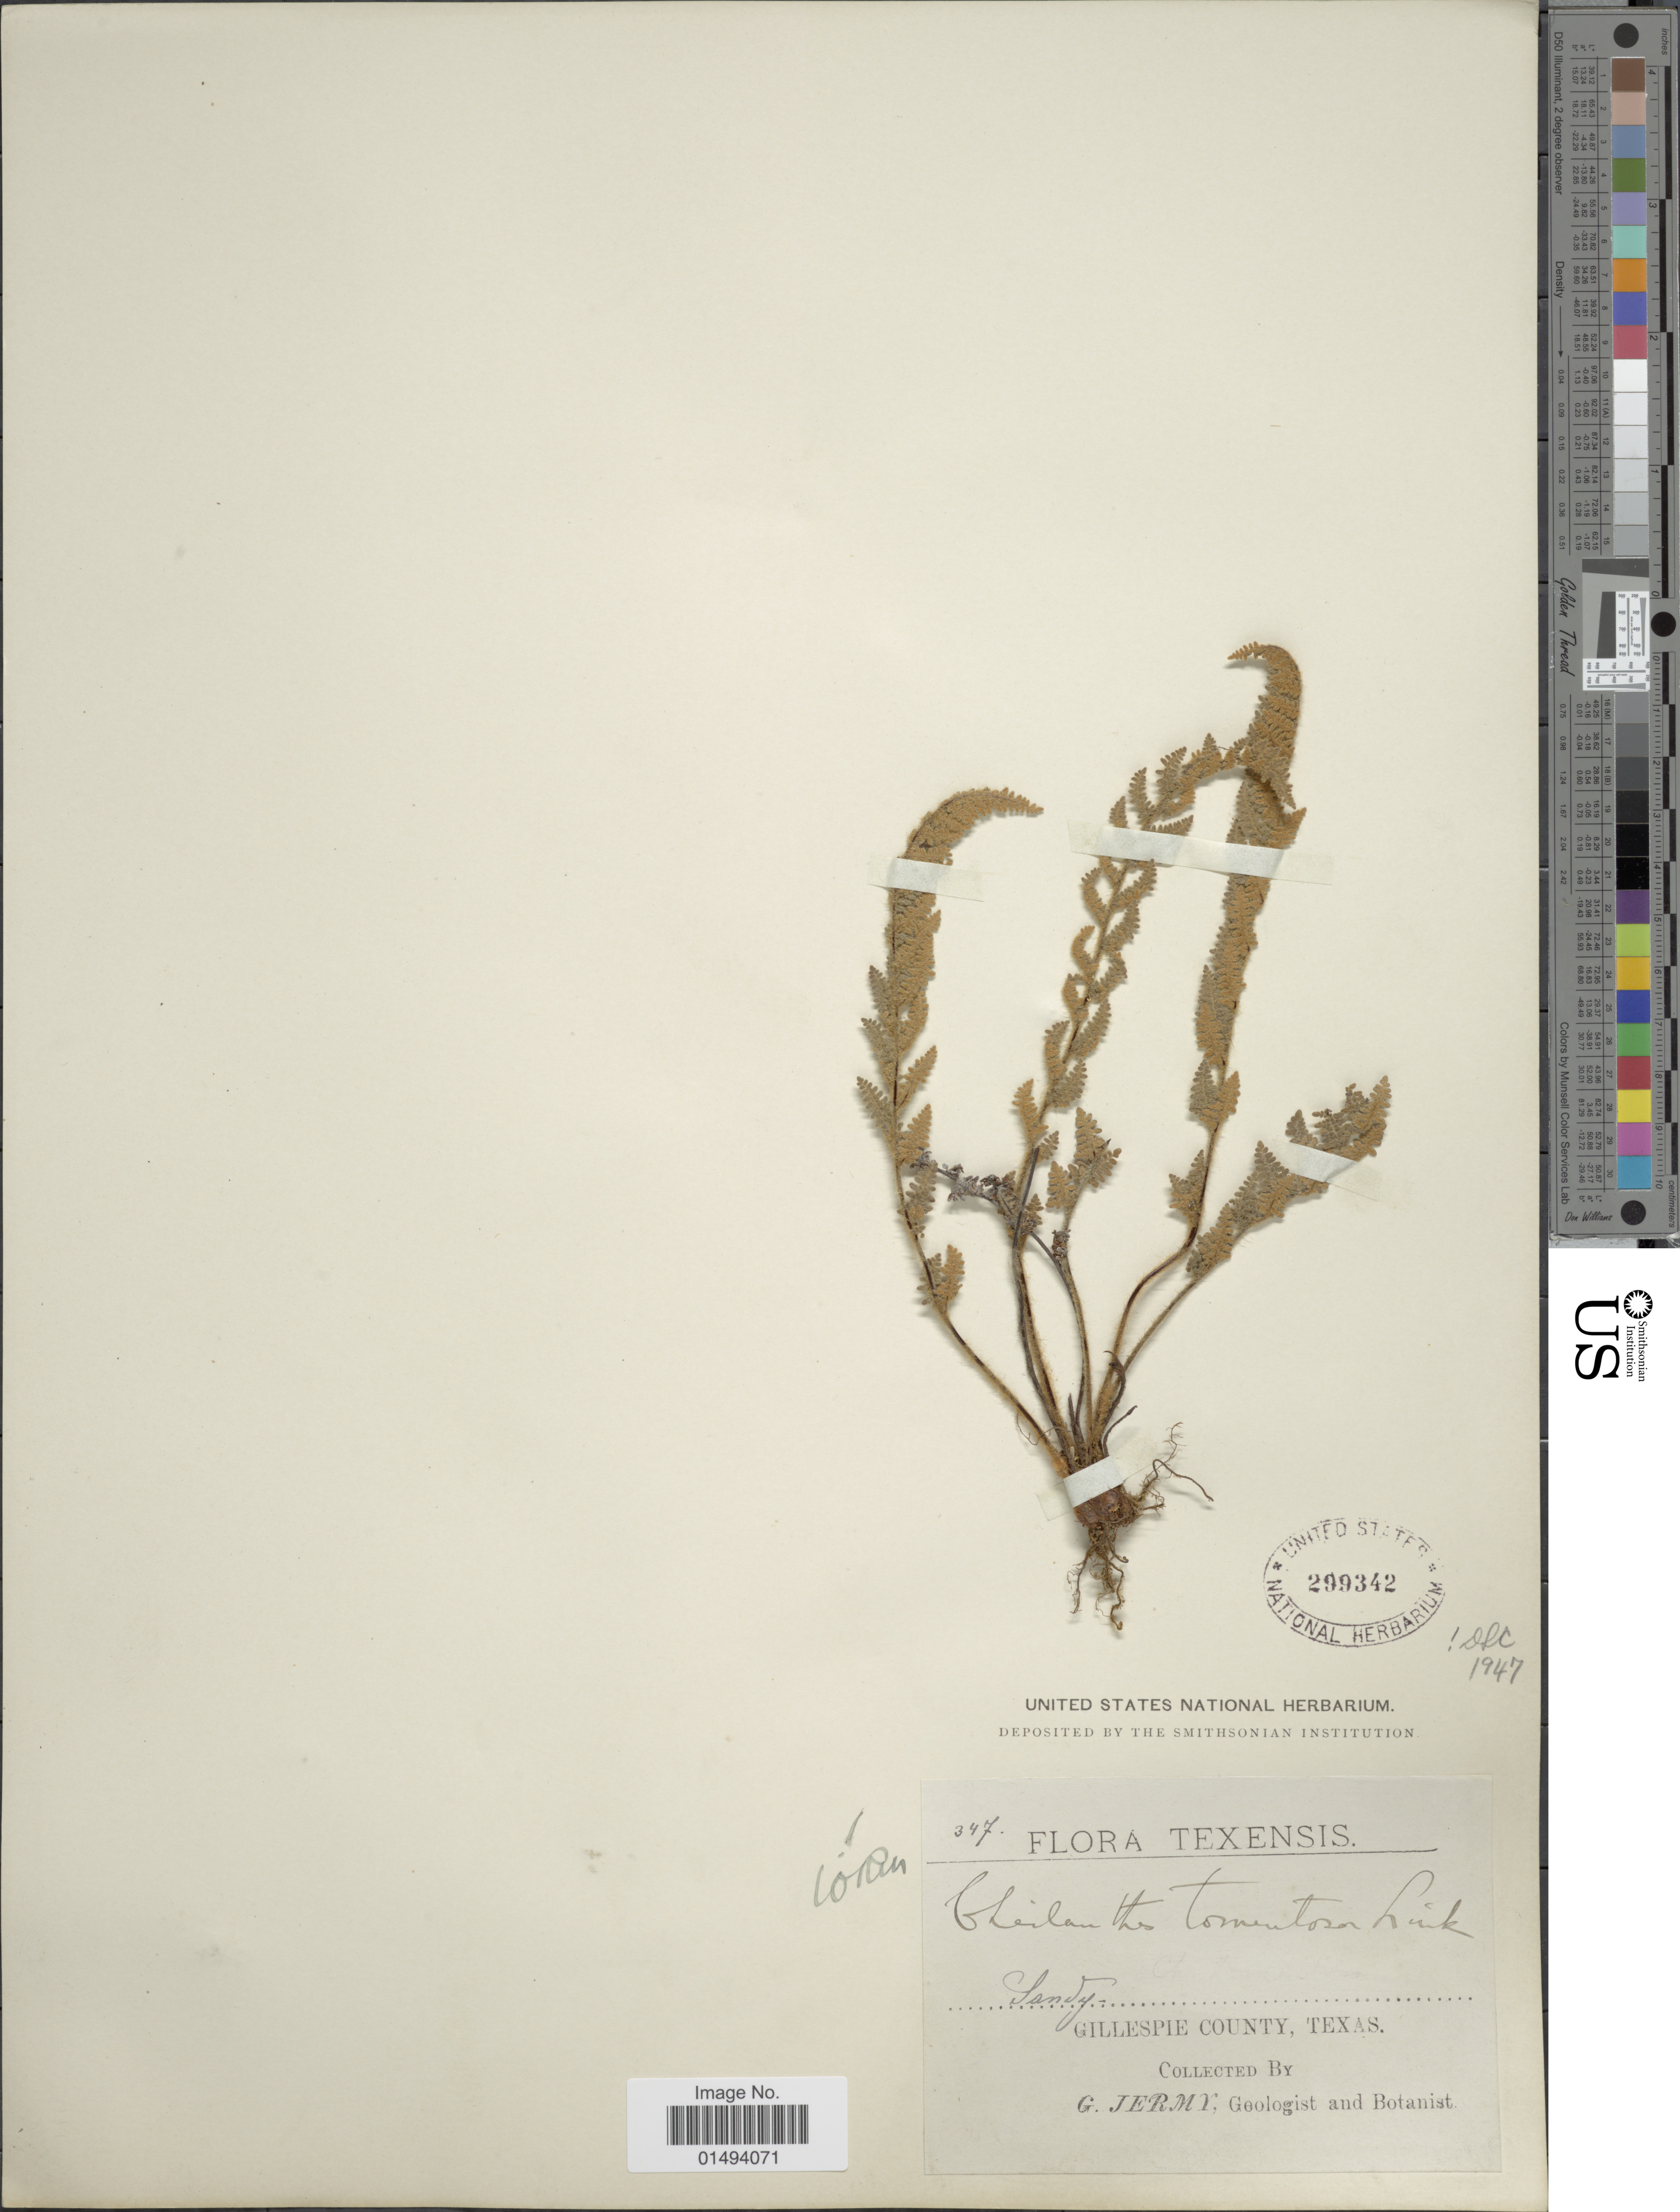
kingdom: Plantae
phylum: Tracheophyta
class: Polypodiopsida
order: Polypodiales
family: Pteridaceae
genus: Myriopteris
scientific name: Myriopteris tomentosa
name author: (Link) Fée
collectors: G. Jermy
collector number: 347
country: United States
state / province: Texas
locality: Texensis, Sandy - Gillespie County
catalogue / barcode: US 299342